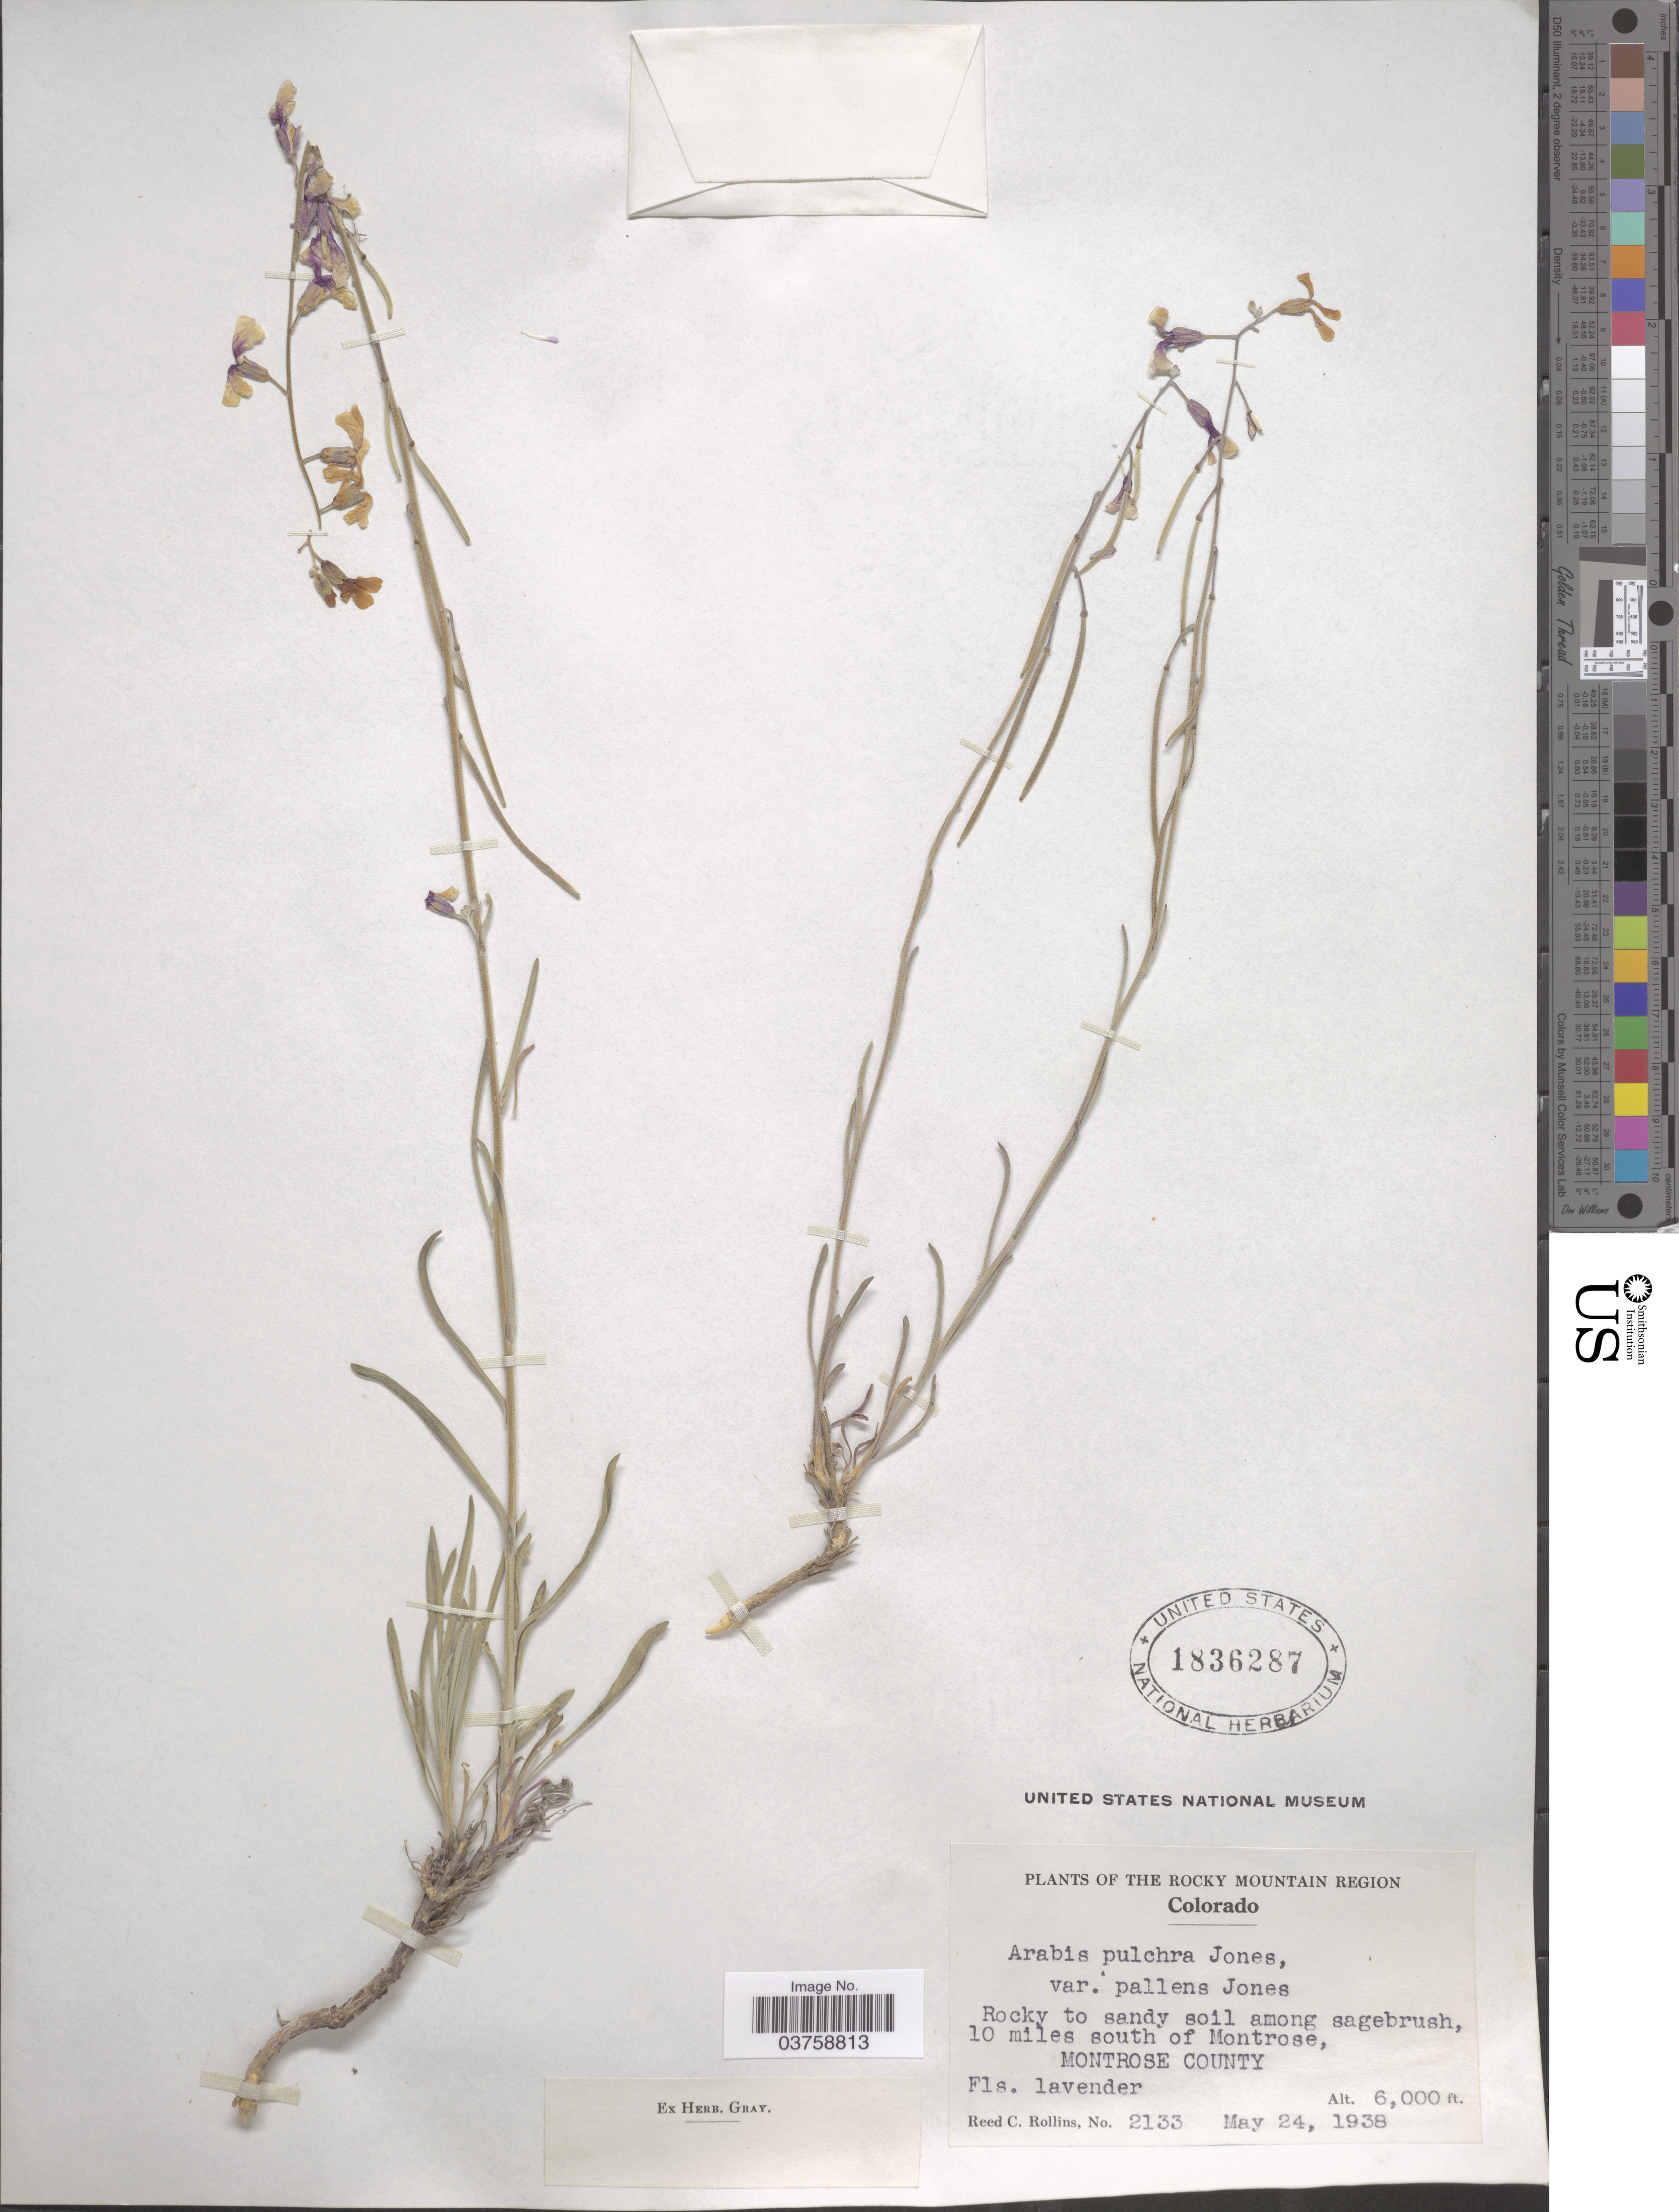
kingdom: Plantae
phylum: Tracheophyta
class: Magnoliopsida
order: Brassicales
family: Brassicaceae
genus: Arabis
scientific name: Arabis pulchra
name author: M.E. Jones ex S. Watson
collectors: R. C. Rollins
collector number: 2133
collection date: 1938-05-24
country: United States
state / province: Colorado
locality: The Rocky Mountain Region. 10 miles south of Montrose, Montrose County.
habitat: rocky to sandy soil among sagebrush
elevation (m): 1829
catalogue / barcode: US 1836287